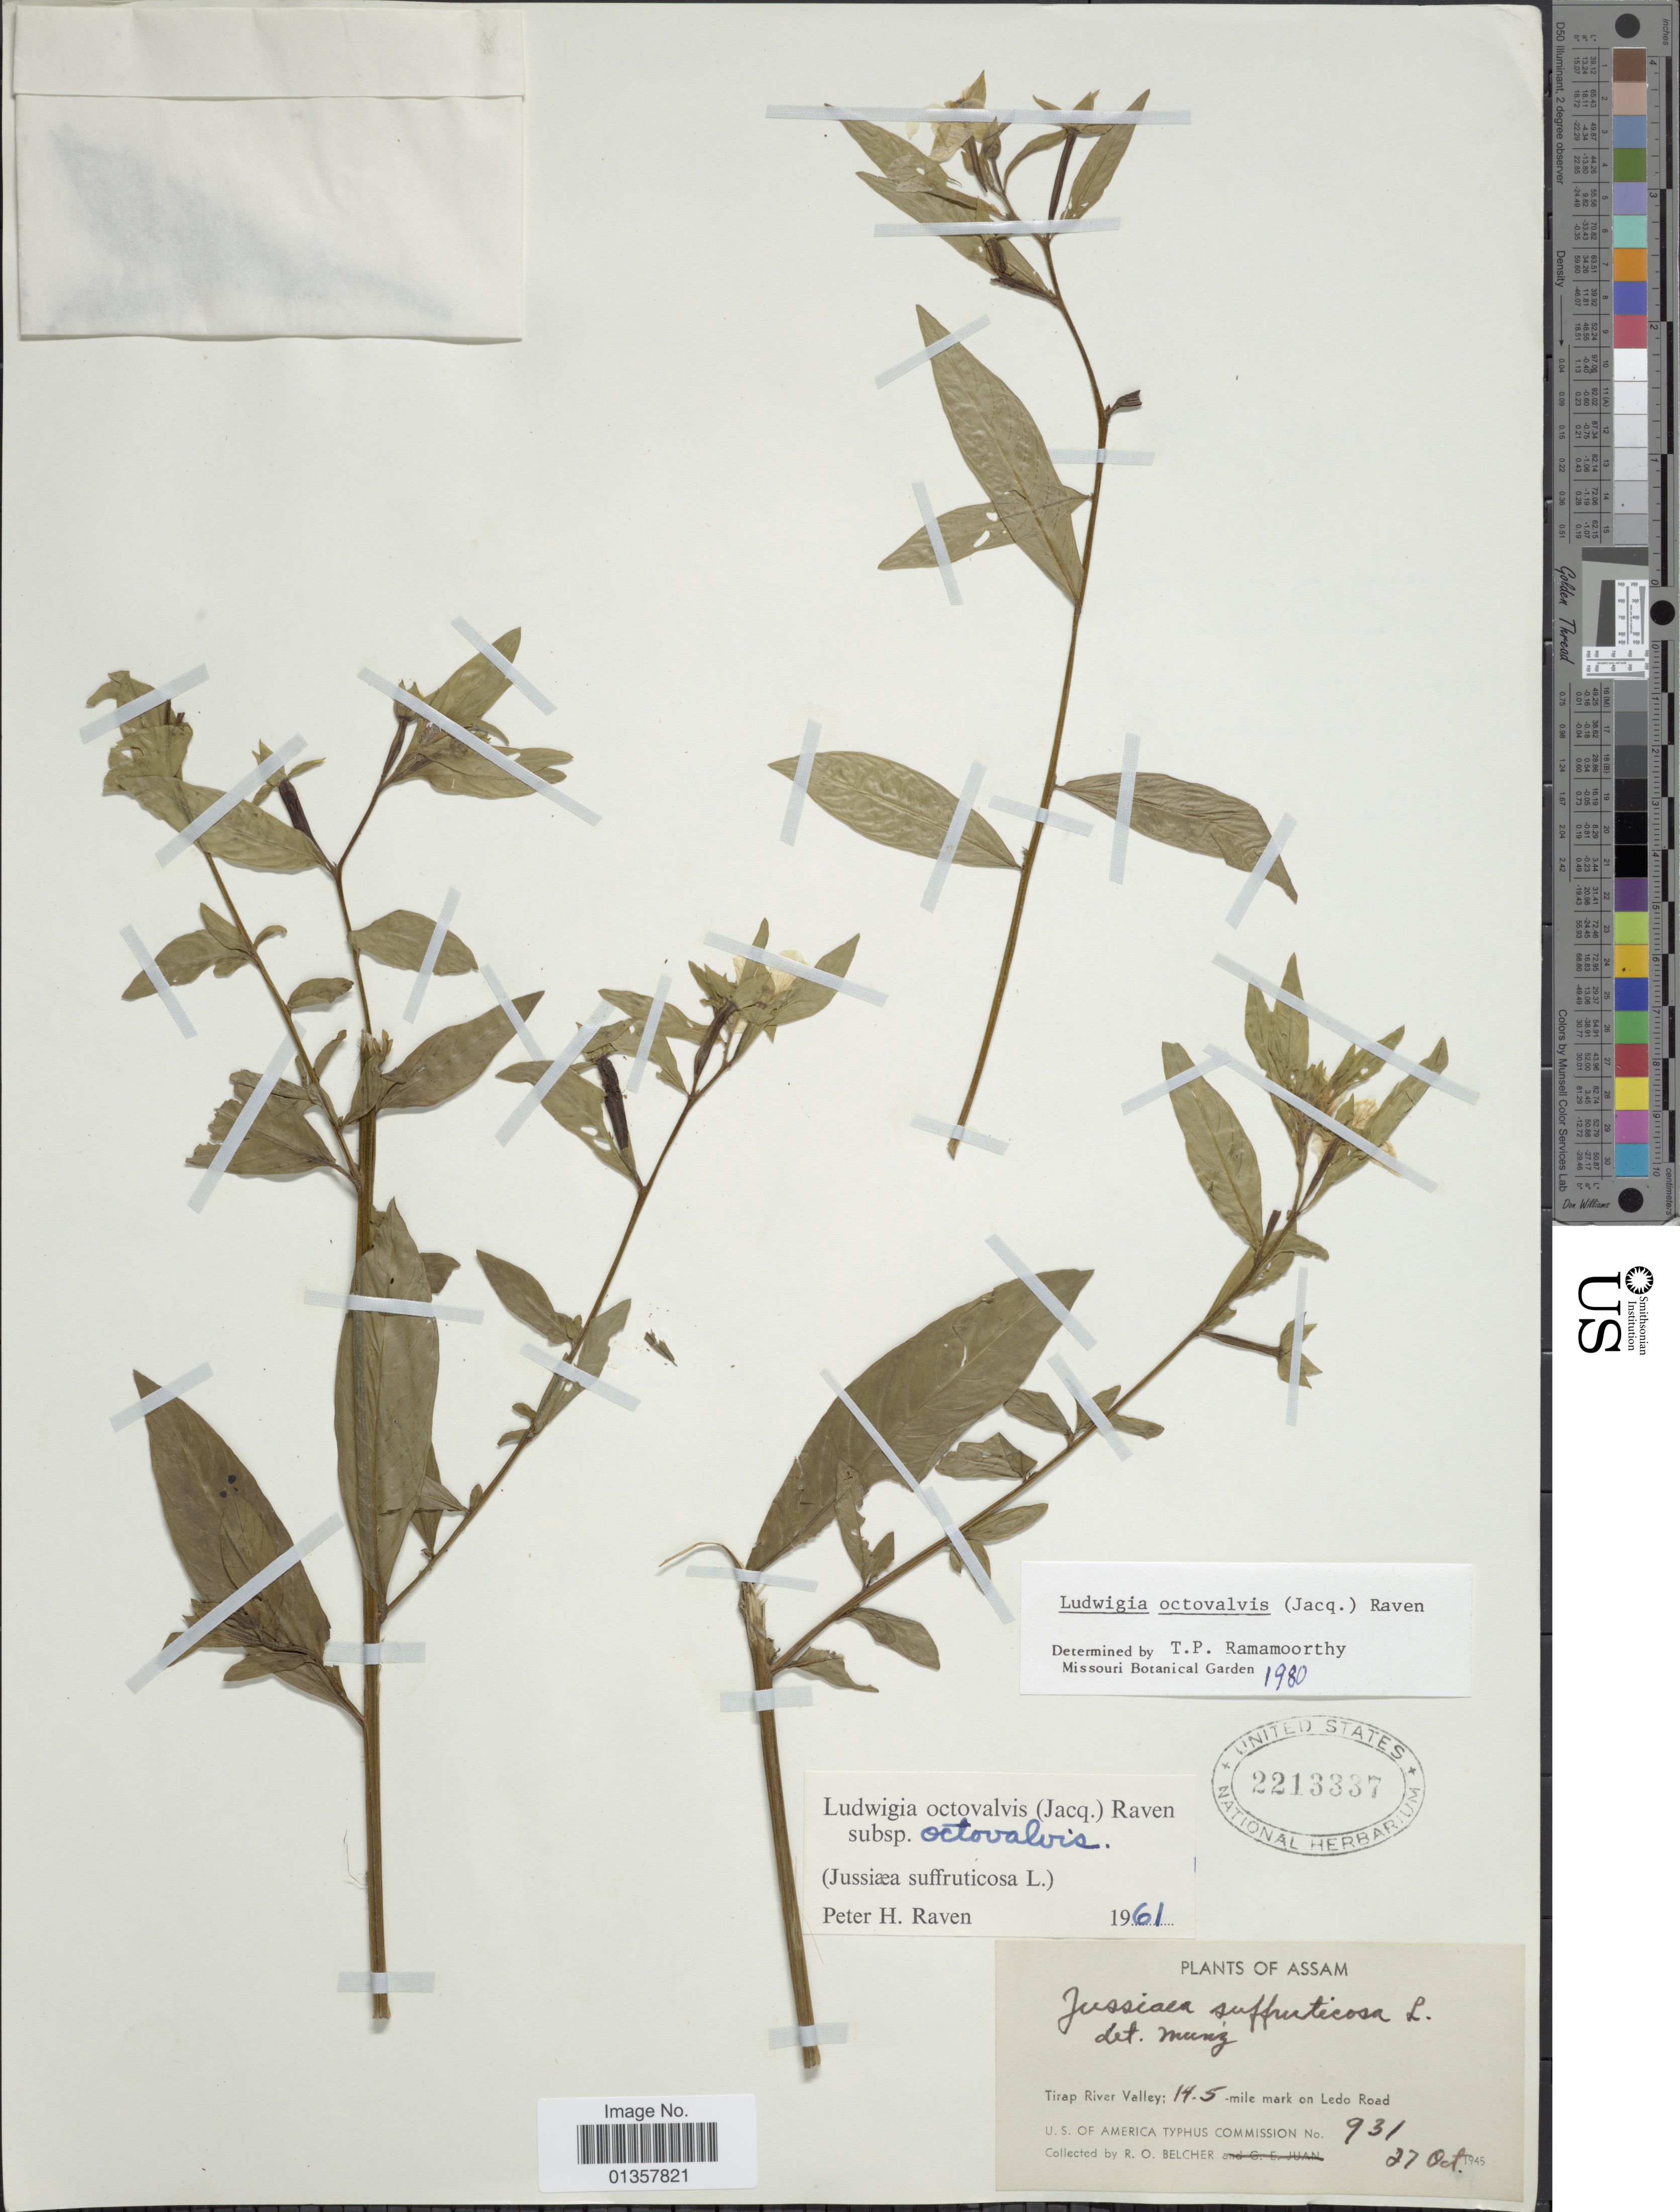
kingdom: Plantae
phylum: Tracheophyta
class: Magnoliopsida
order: Myrtales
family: Onagraceae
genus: Ludwigia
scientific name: Ludwigia octovalvis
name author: (Jacq.) P.H. Raven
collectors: R. Belcher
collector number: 931?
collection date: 1945-10-27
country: India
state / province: Assam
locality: Tirap River Valley: 14.5 mile mark on Ledo Road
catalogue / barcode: US 2213337